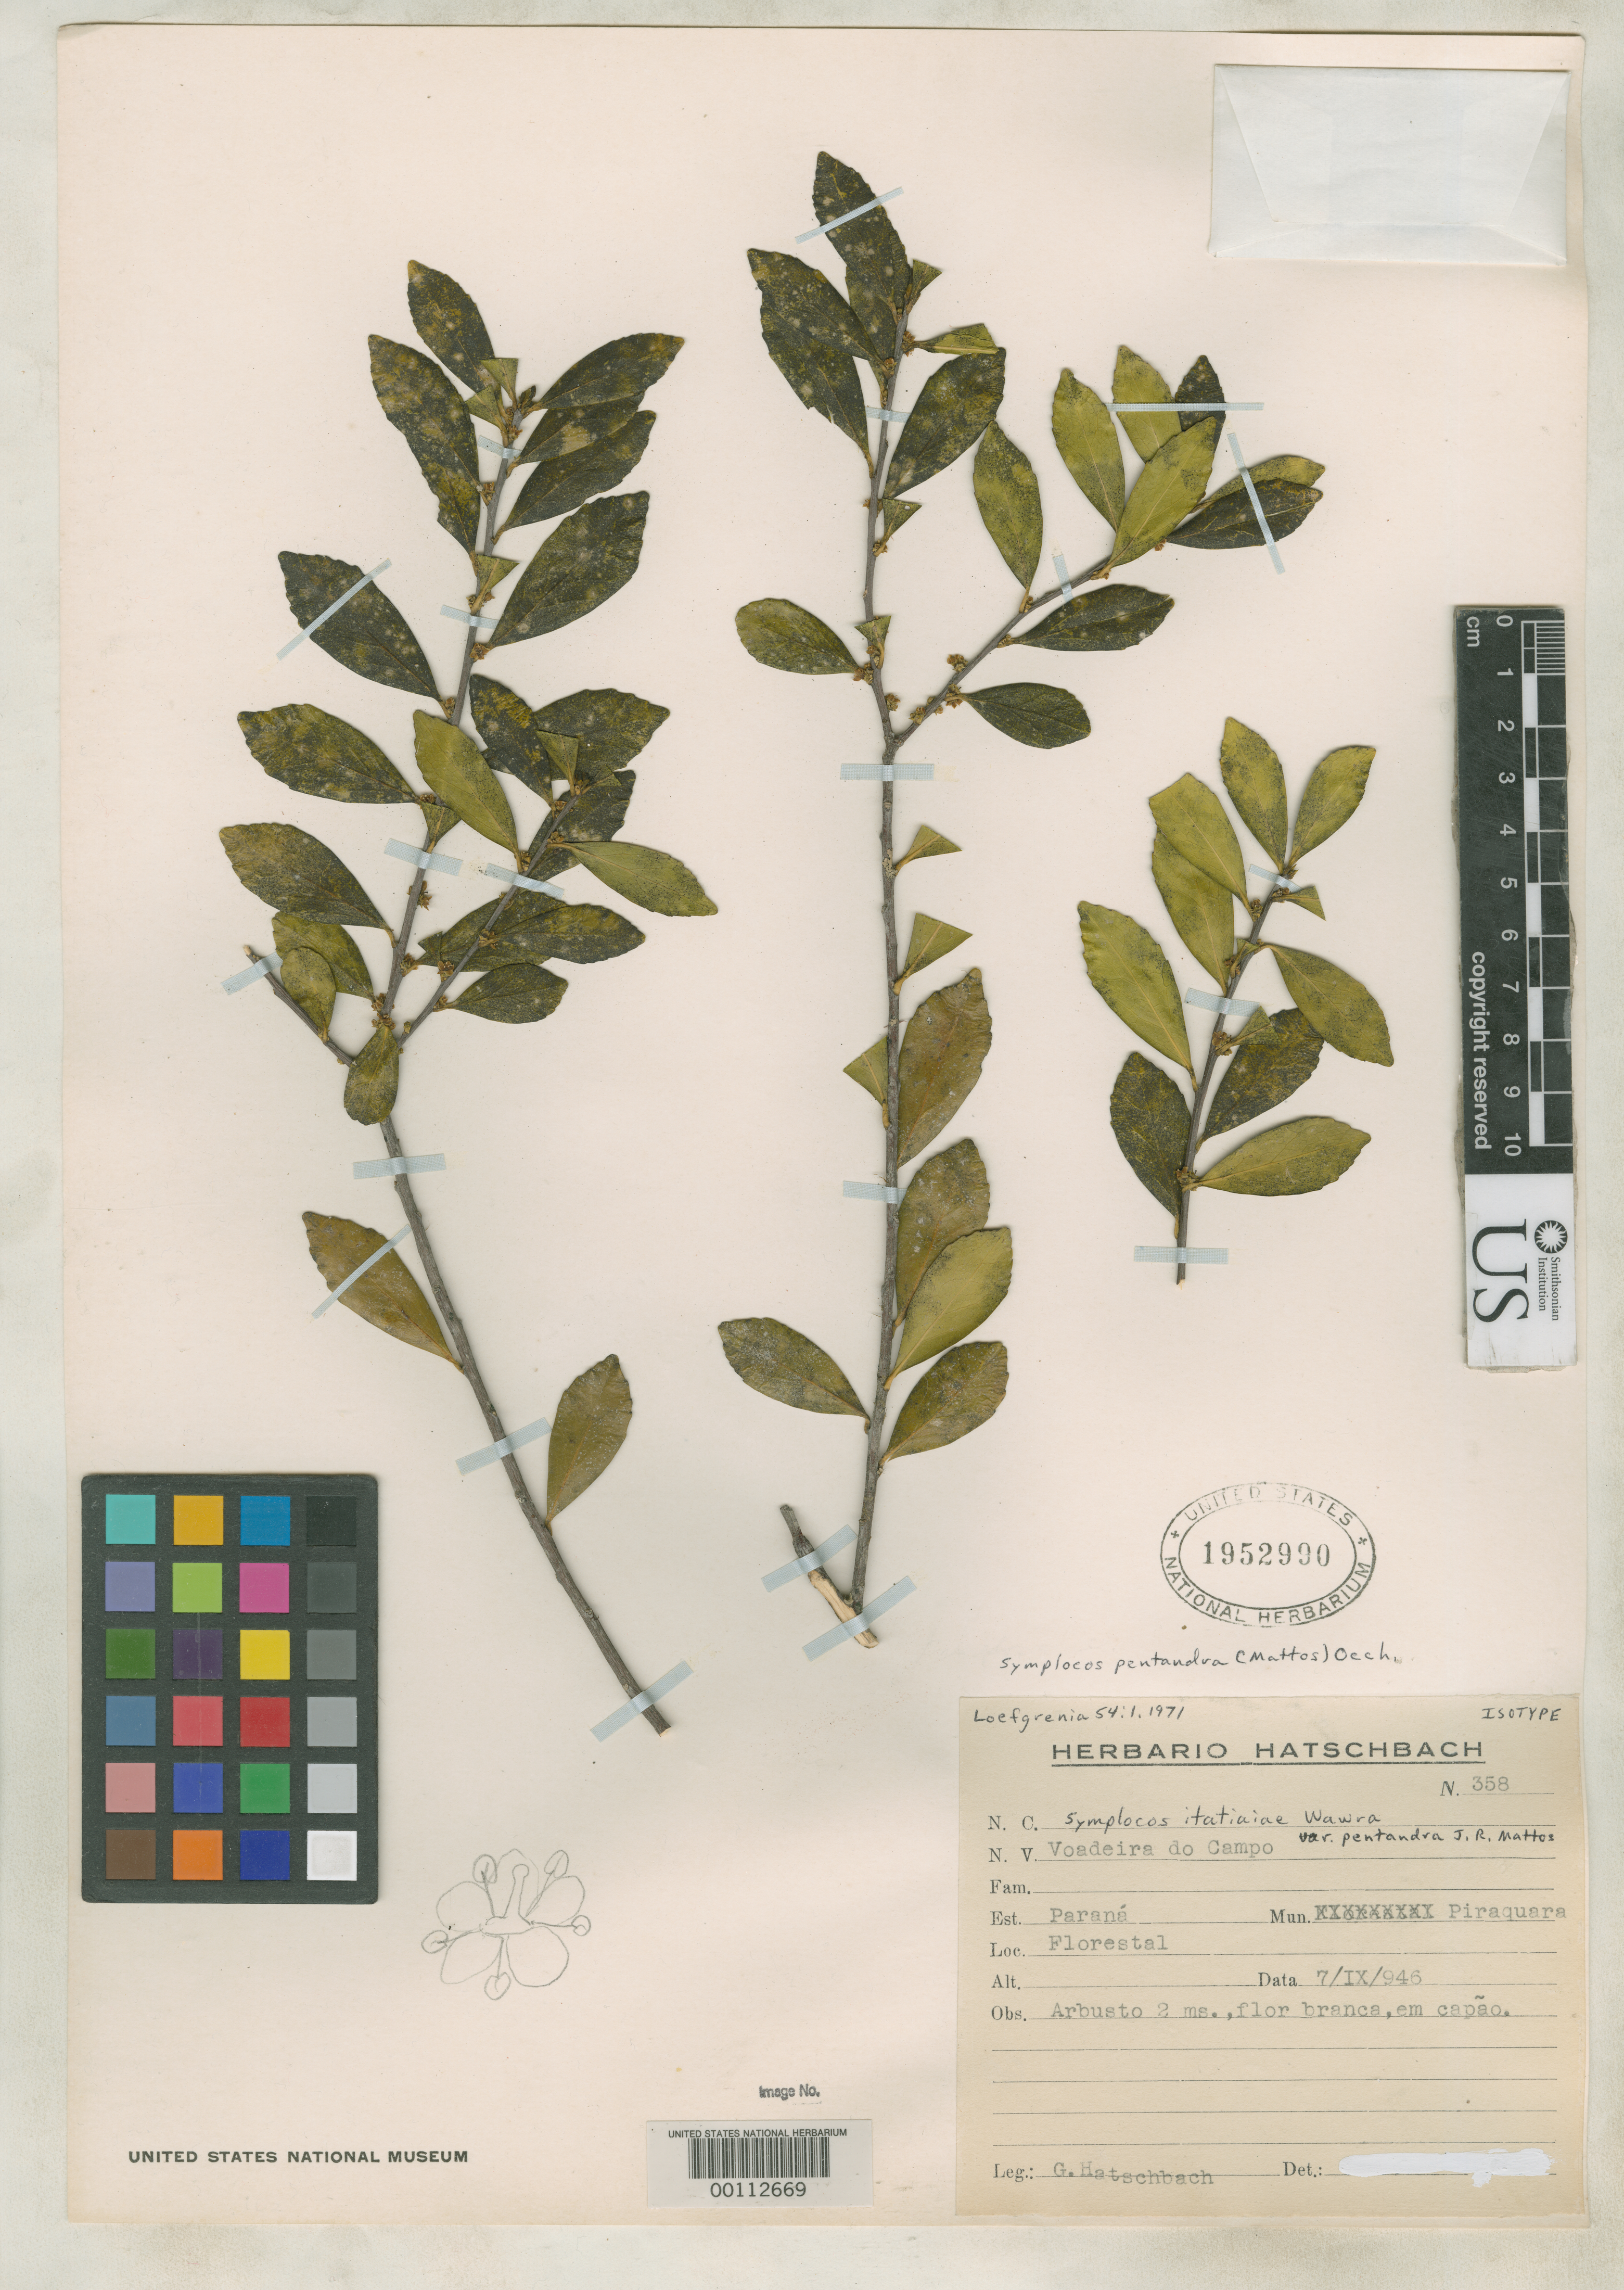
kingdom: Plantae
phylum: Tracheophyta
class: Magnoliopsida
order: Ericales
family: Symplocaceae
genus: Symplocos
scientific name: Symplocos itatiaiae var. pentandra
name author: Mattos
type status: Isotype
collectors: G. Hatschbach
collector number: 358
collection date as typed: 07 Sep 1946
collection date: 1946-09-07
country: Brazil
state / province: Paraná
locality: Piraquara.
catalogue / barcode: US 1952990